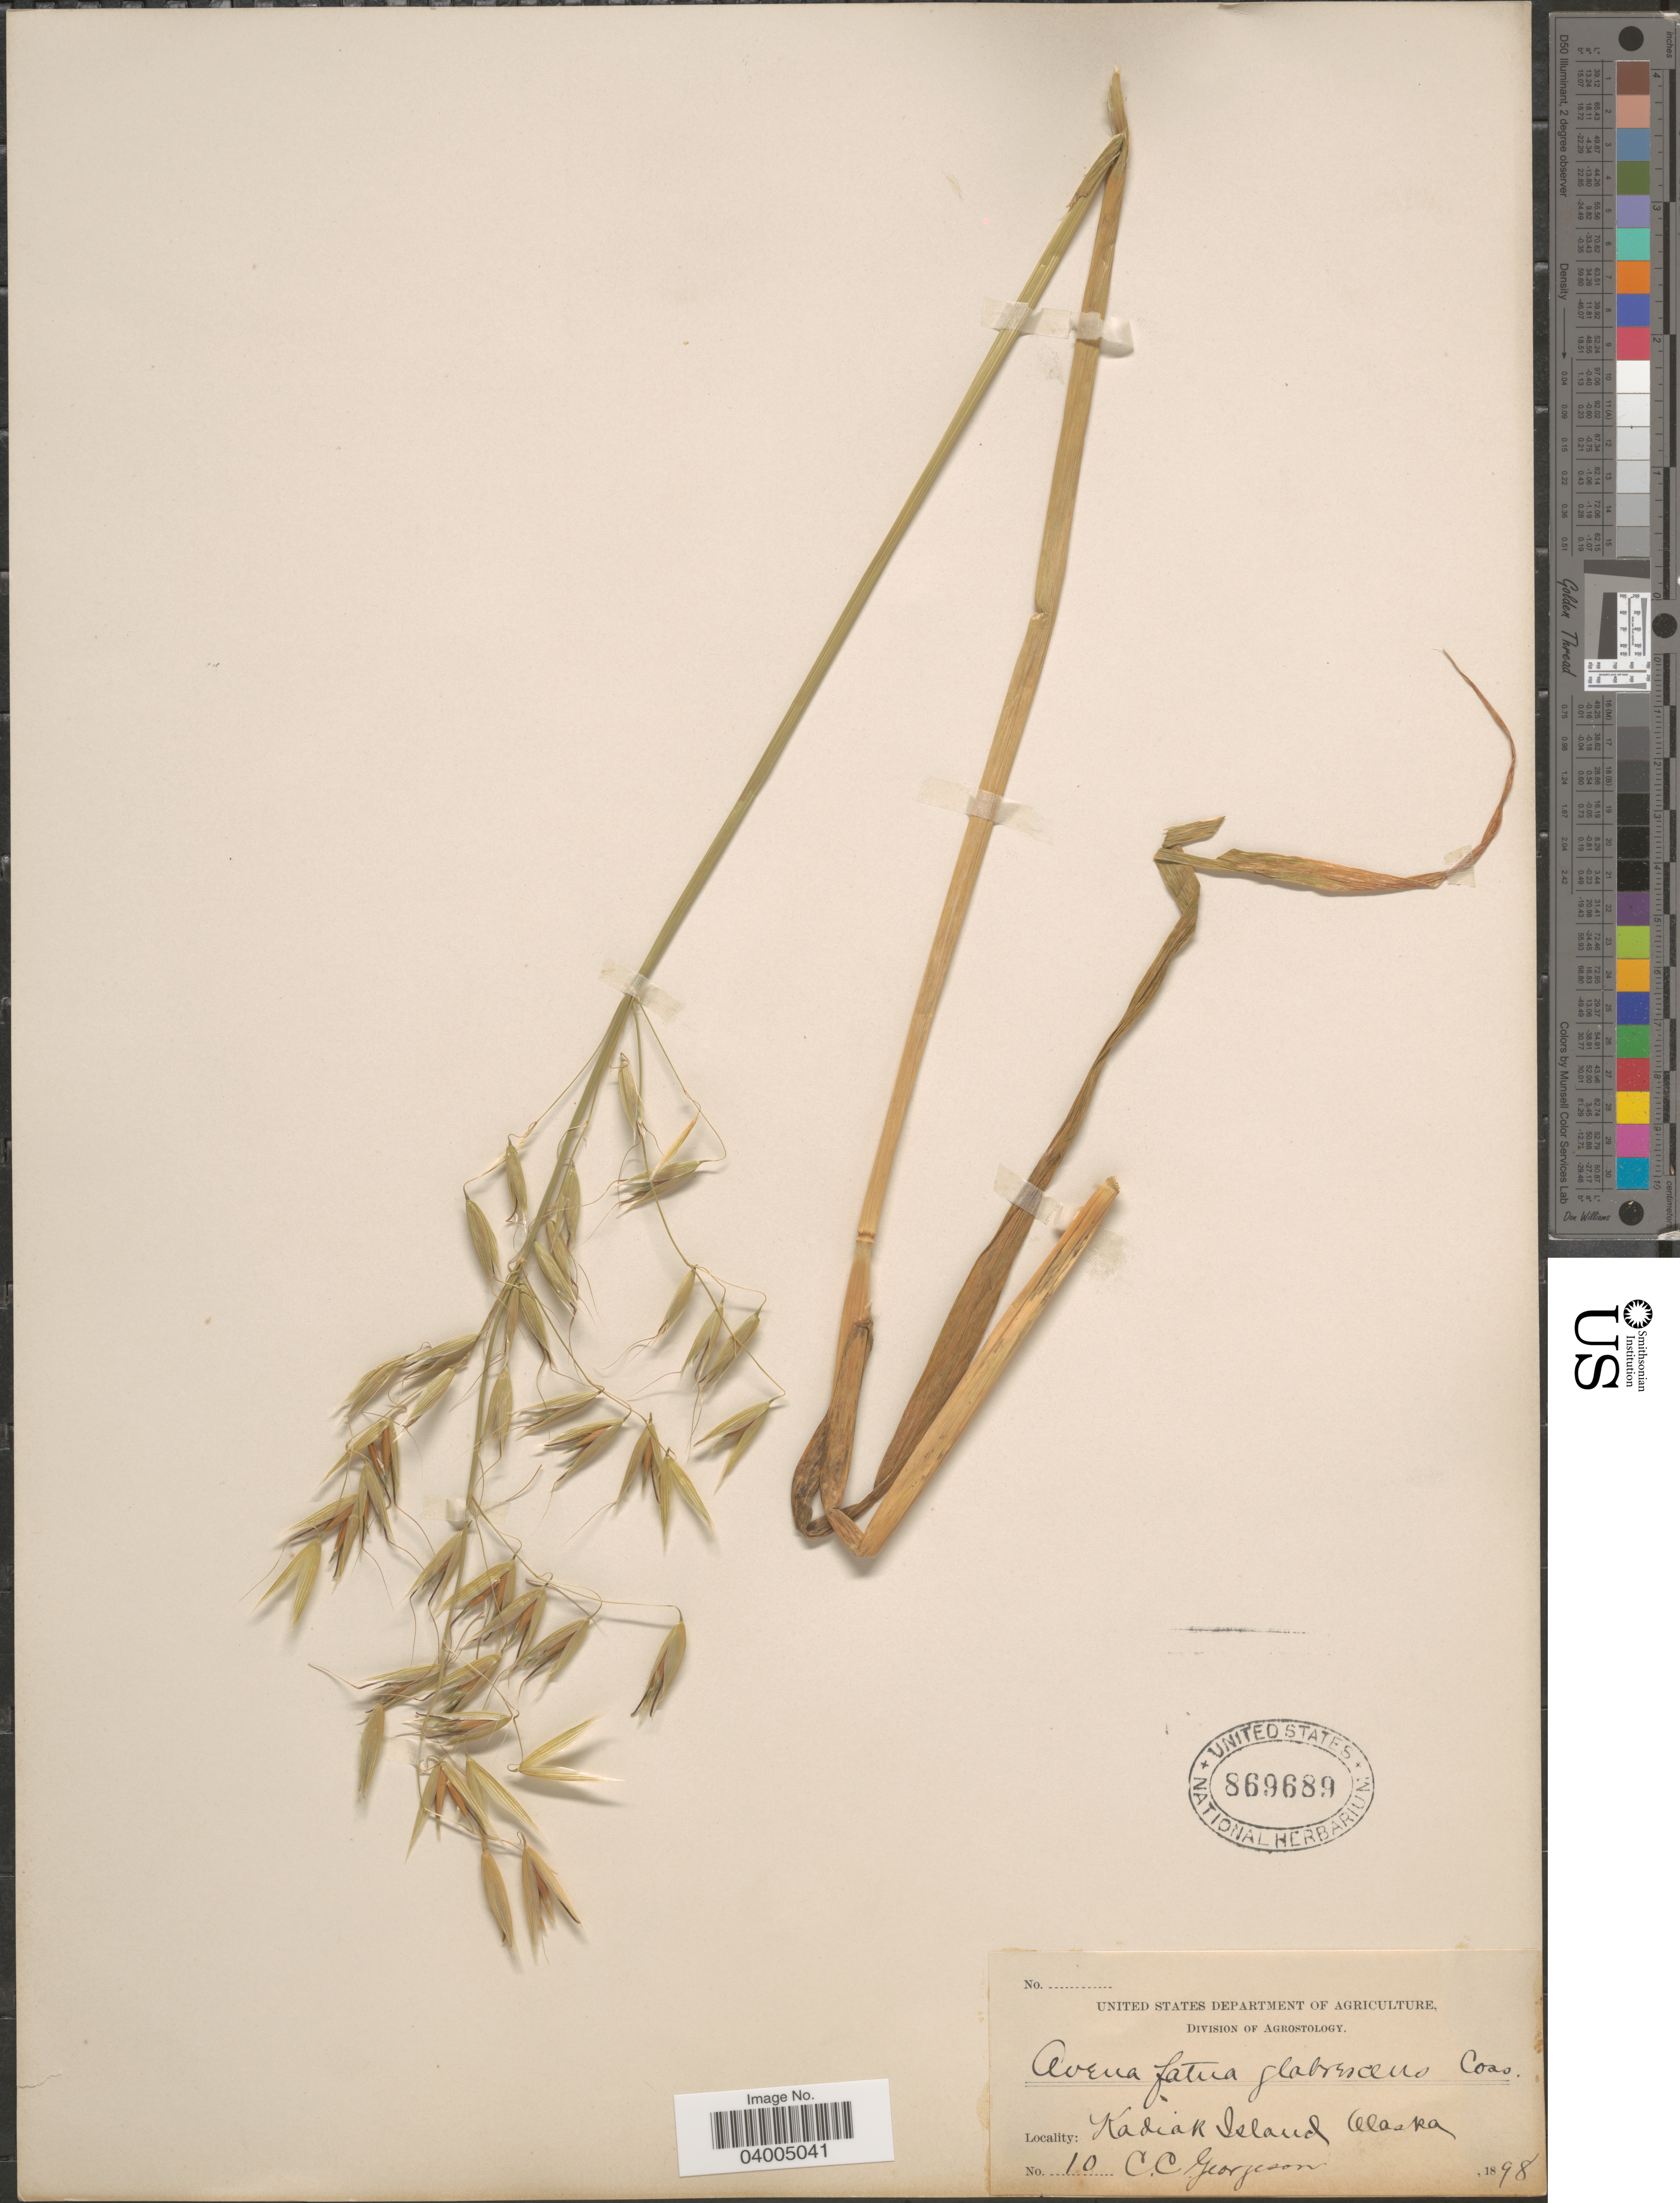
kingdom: Plantae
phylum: Tracheophyta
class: Liliopsida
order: Poales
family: Poaceae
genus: Avena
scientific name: Avena fatua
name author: L.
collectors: C. Georgeson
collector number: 10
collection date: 1898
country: United States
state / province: Alaska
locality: Kodiak Island.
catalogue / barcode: US 869689